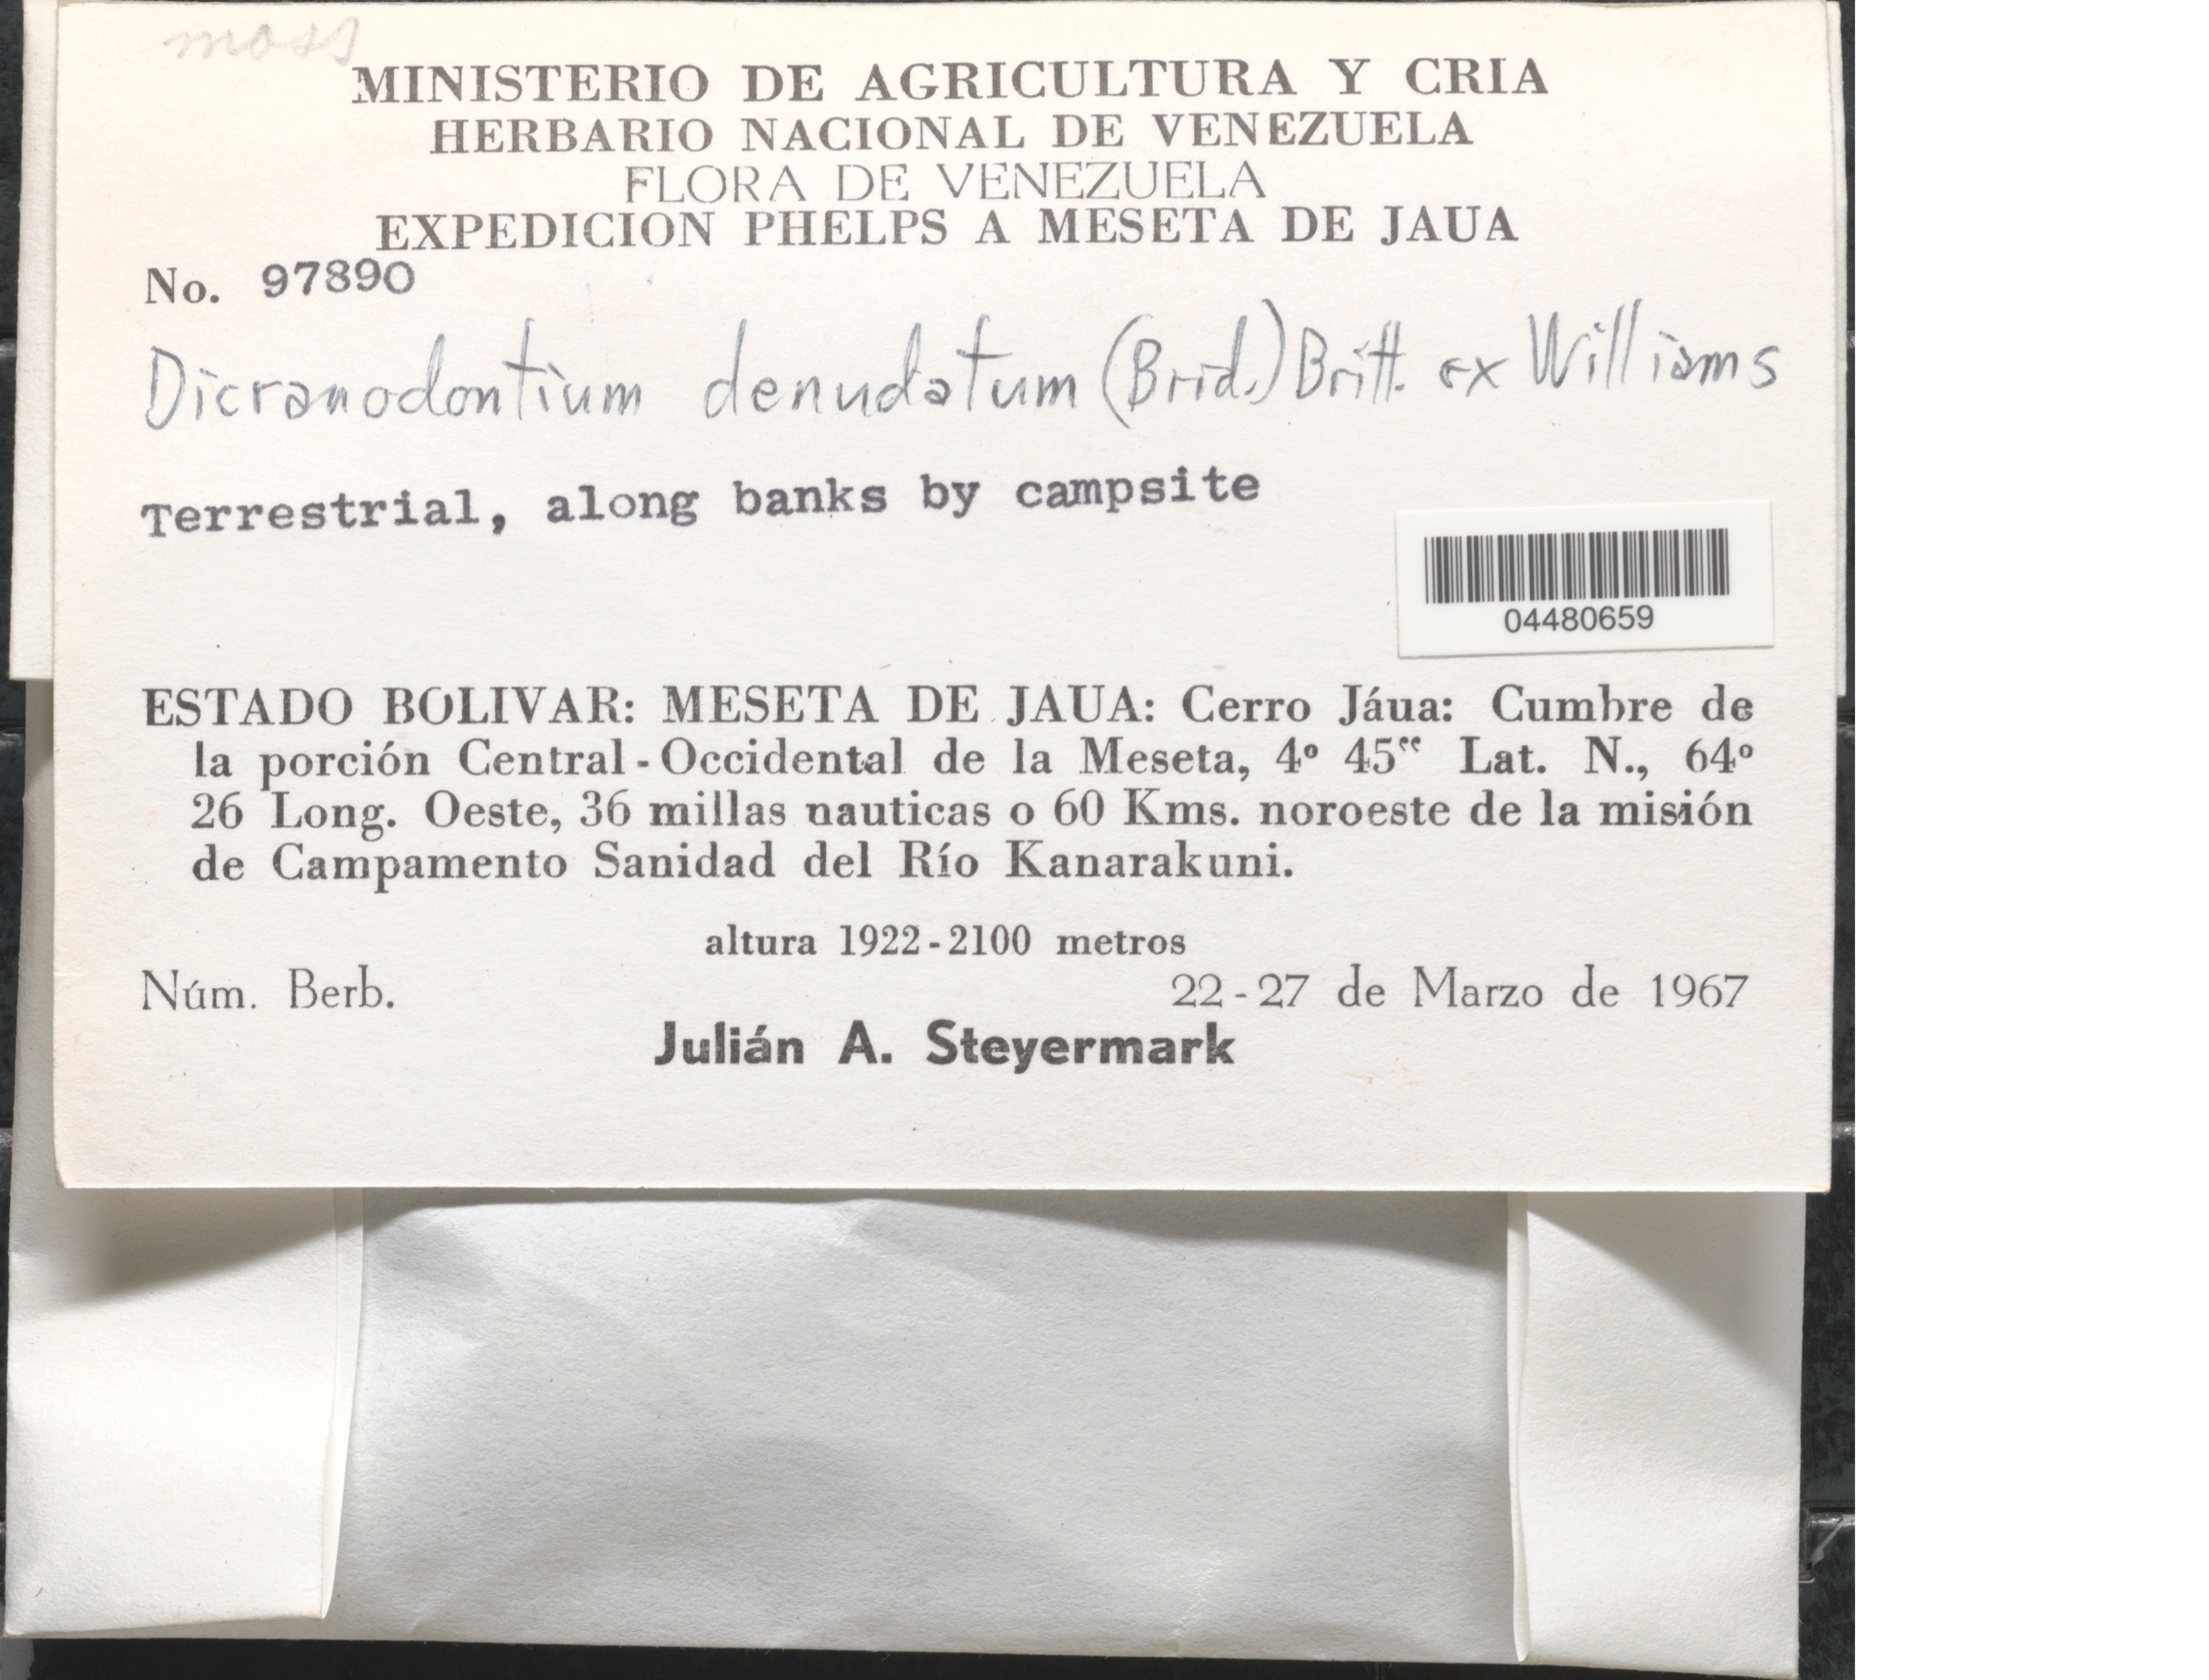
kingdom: Plantae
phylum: Bryophyta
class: Bryopsida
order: Dicranales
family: Leucobryaceae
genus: Dicranodontium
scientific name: Dicranodontium denudatum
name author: (Brid.) E. Britton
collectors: J. Steyermark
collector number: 97890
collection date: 1967-03-22/1967-03-27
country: Venezuela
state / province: Bolivar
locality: Expedicion Phelps a Meseta de Jaua. Cerro Jáua: Cumbre de la porción Central-Occidental de la Meseta, 36 millas nauticas o 60 Kms. noroeste de la misión de Campamento Sanidad del Río Kanarakuni.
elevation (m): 1922